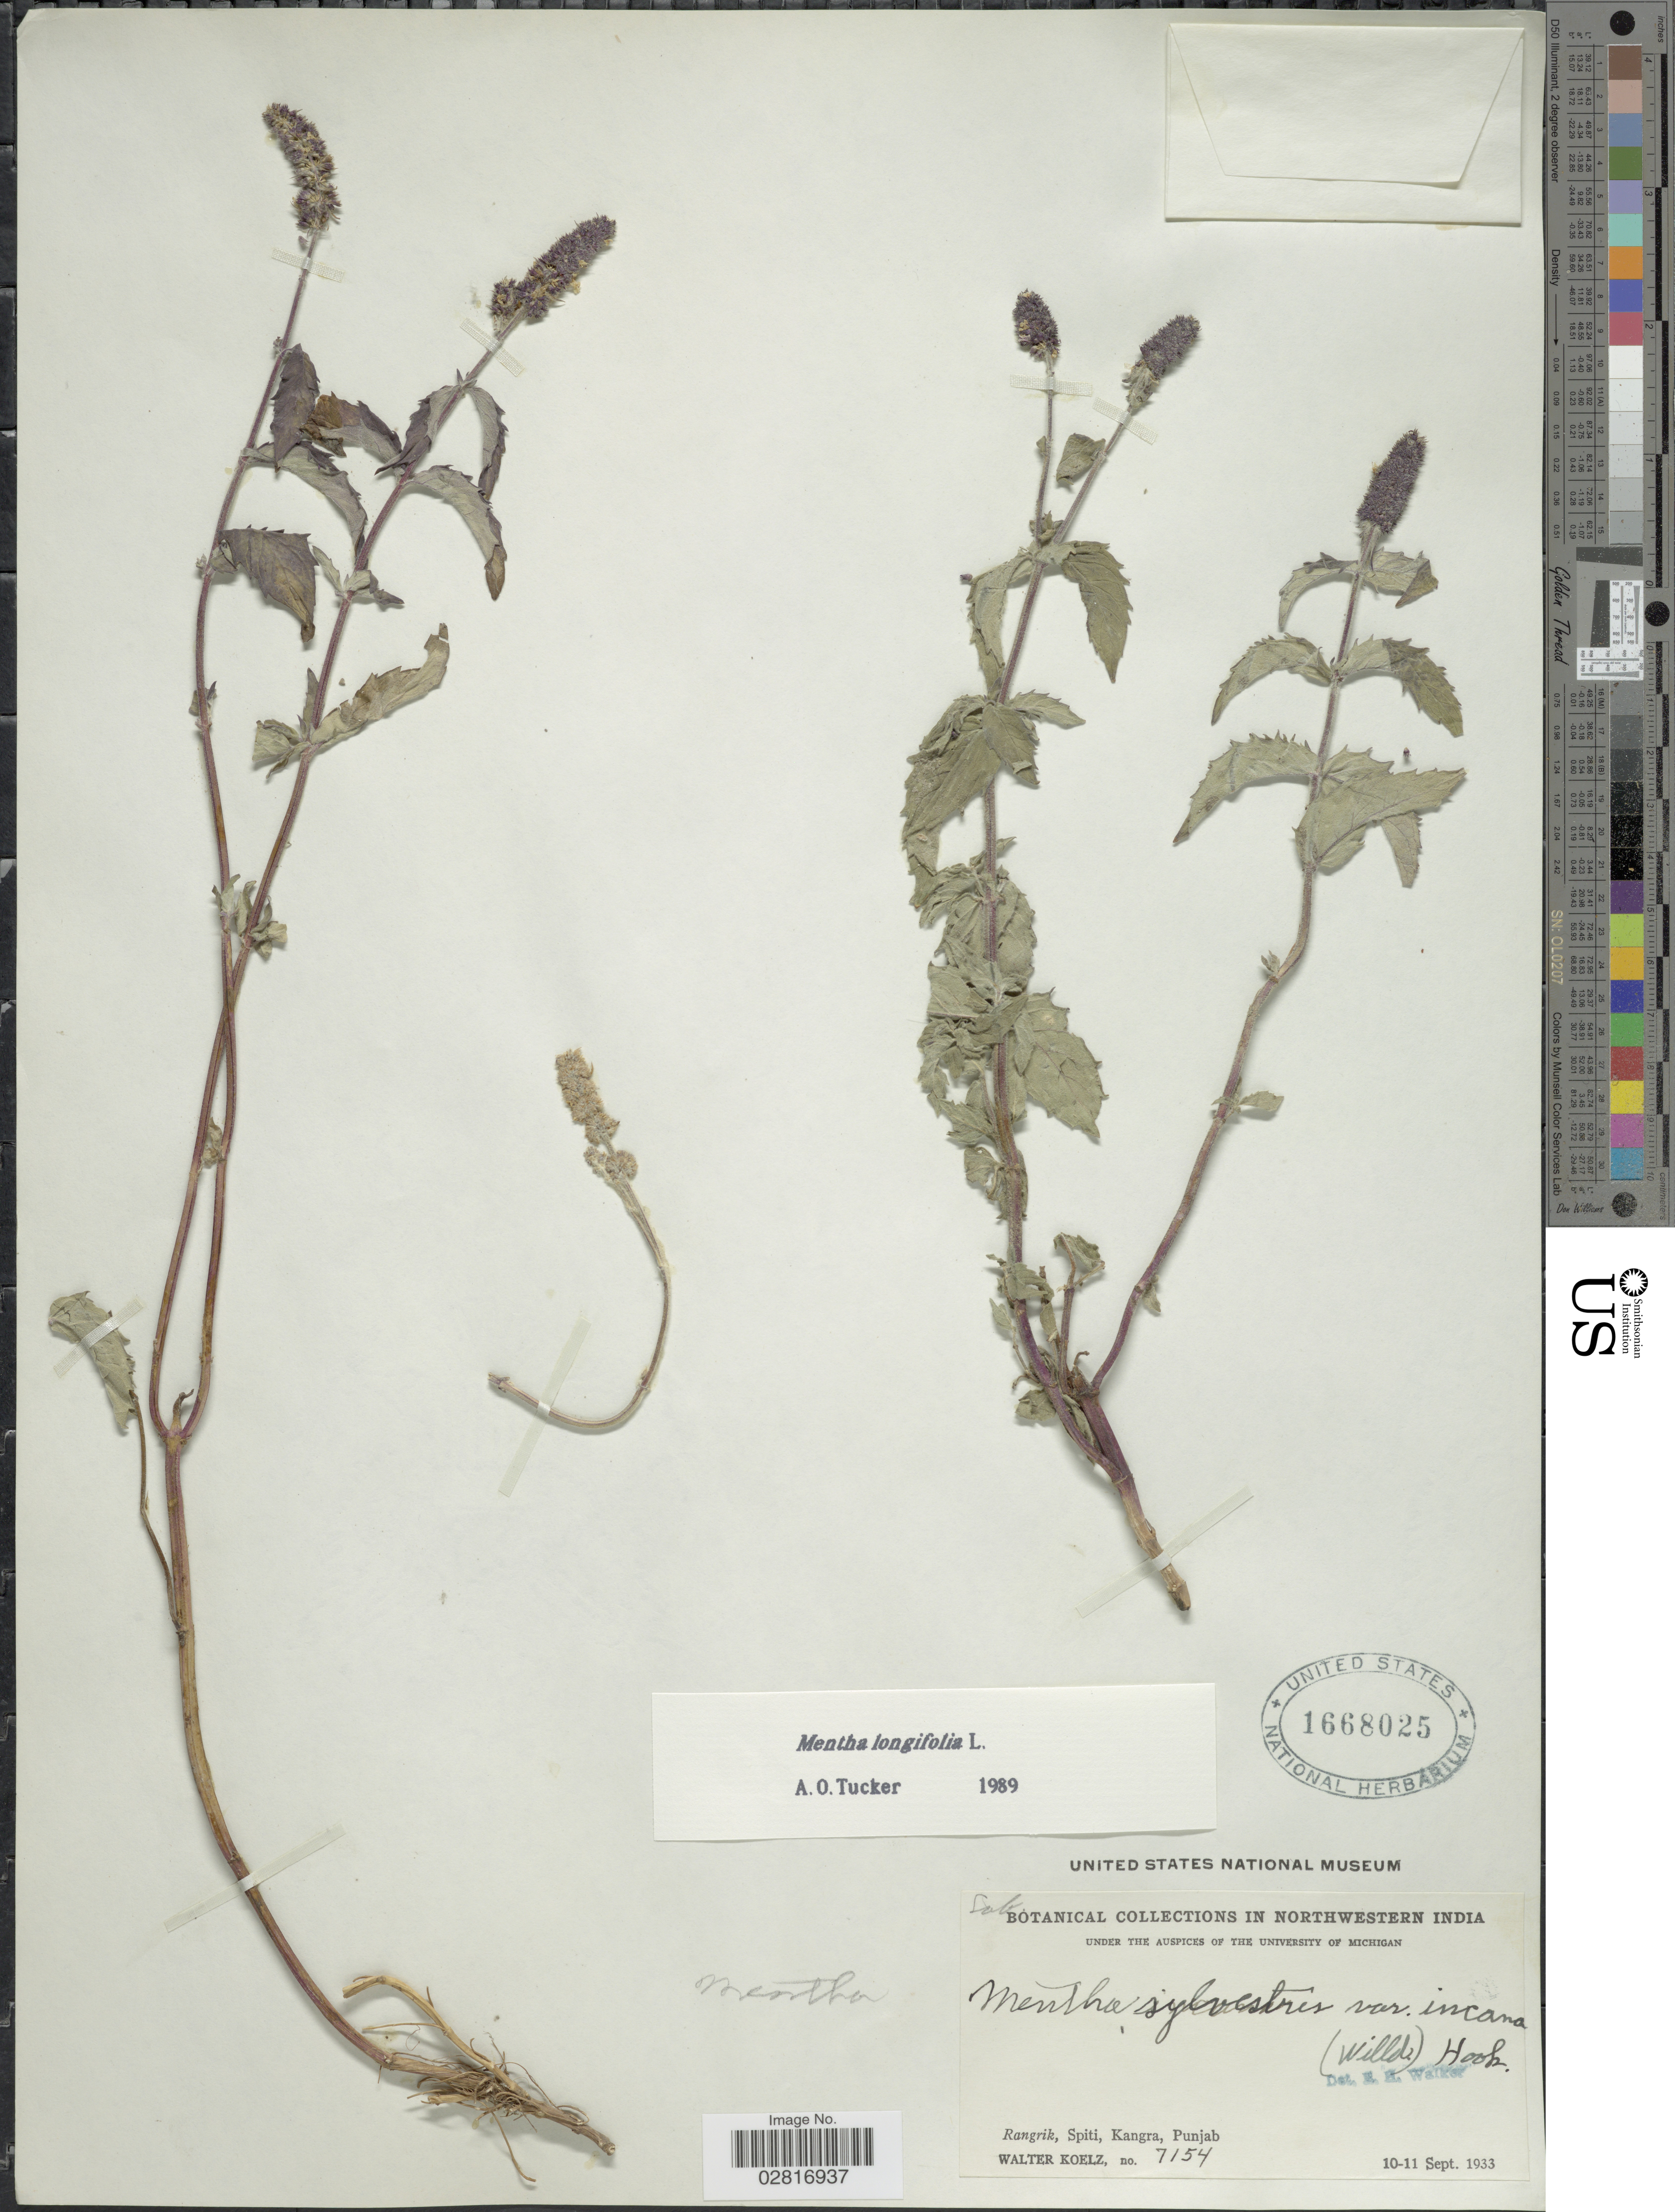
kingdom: Plantae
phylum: Tracheophyta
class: Magnoliopsida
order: Lamiales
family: Lamiaceae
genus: Mentha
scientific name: Mentha longifolia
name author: (L.) L.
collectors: W. N. Koelz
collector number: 7154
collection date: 1933-09-10/1933-09-11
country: India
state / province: Punjab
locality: Northwestern India, Rangrik, Spiti, Kangra, Punjab.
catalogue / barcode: US 1668025